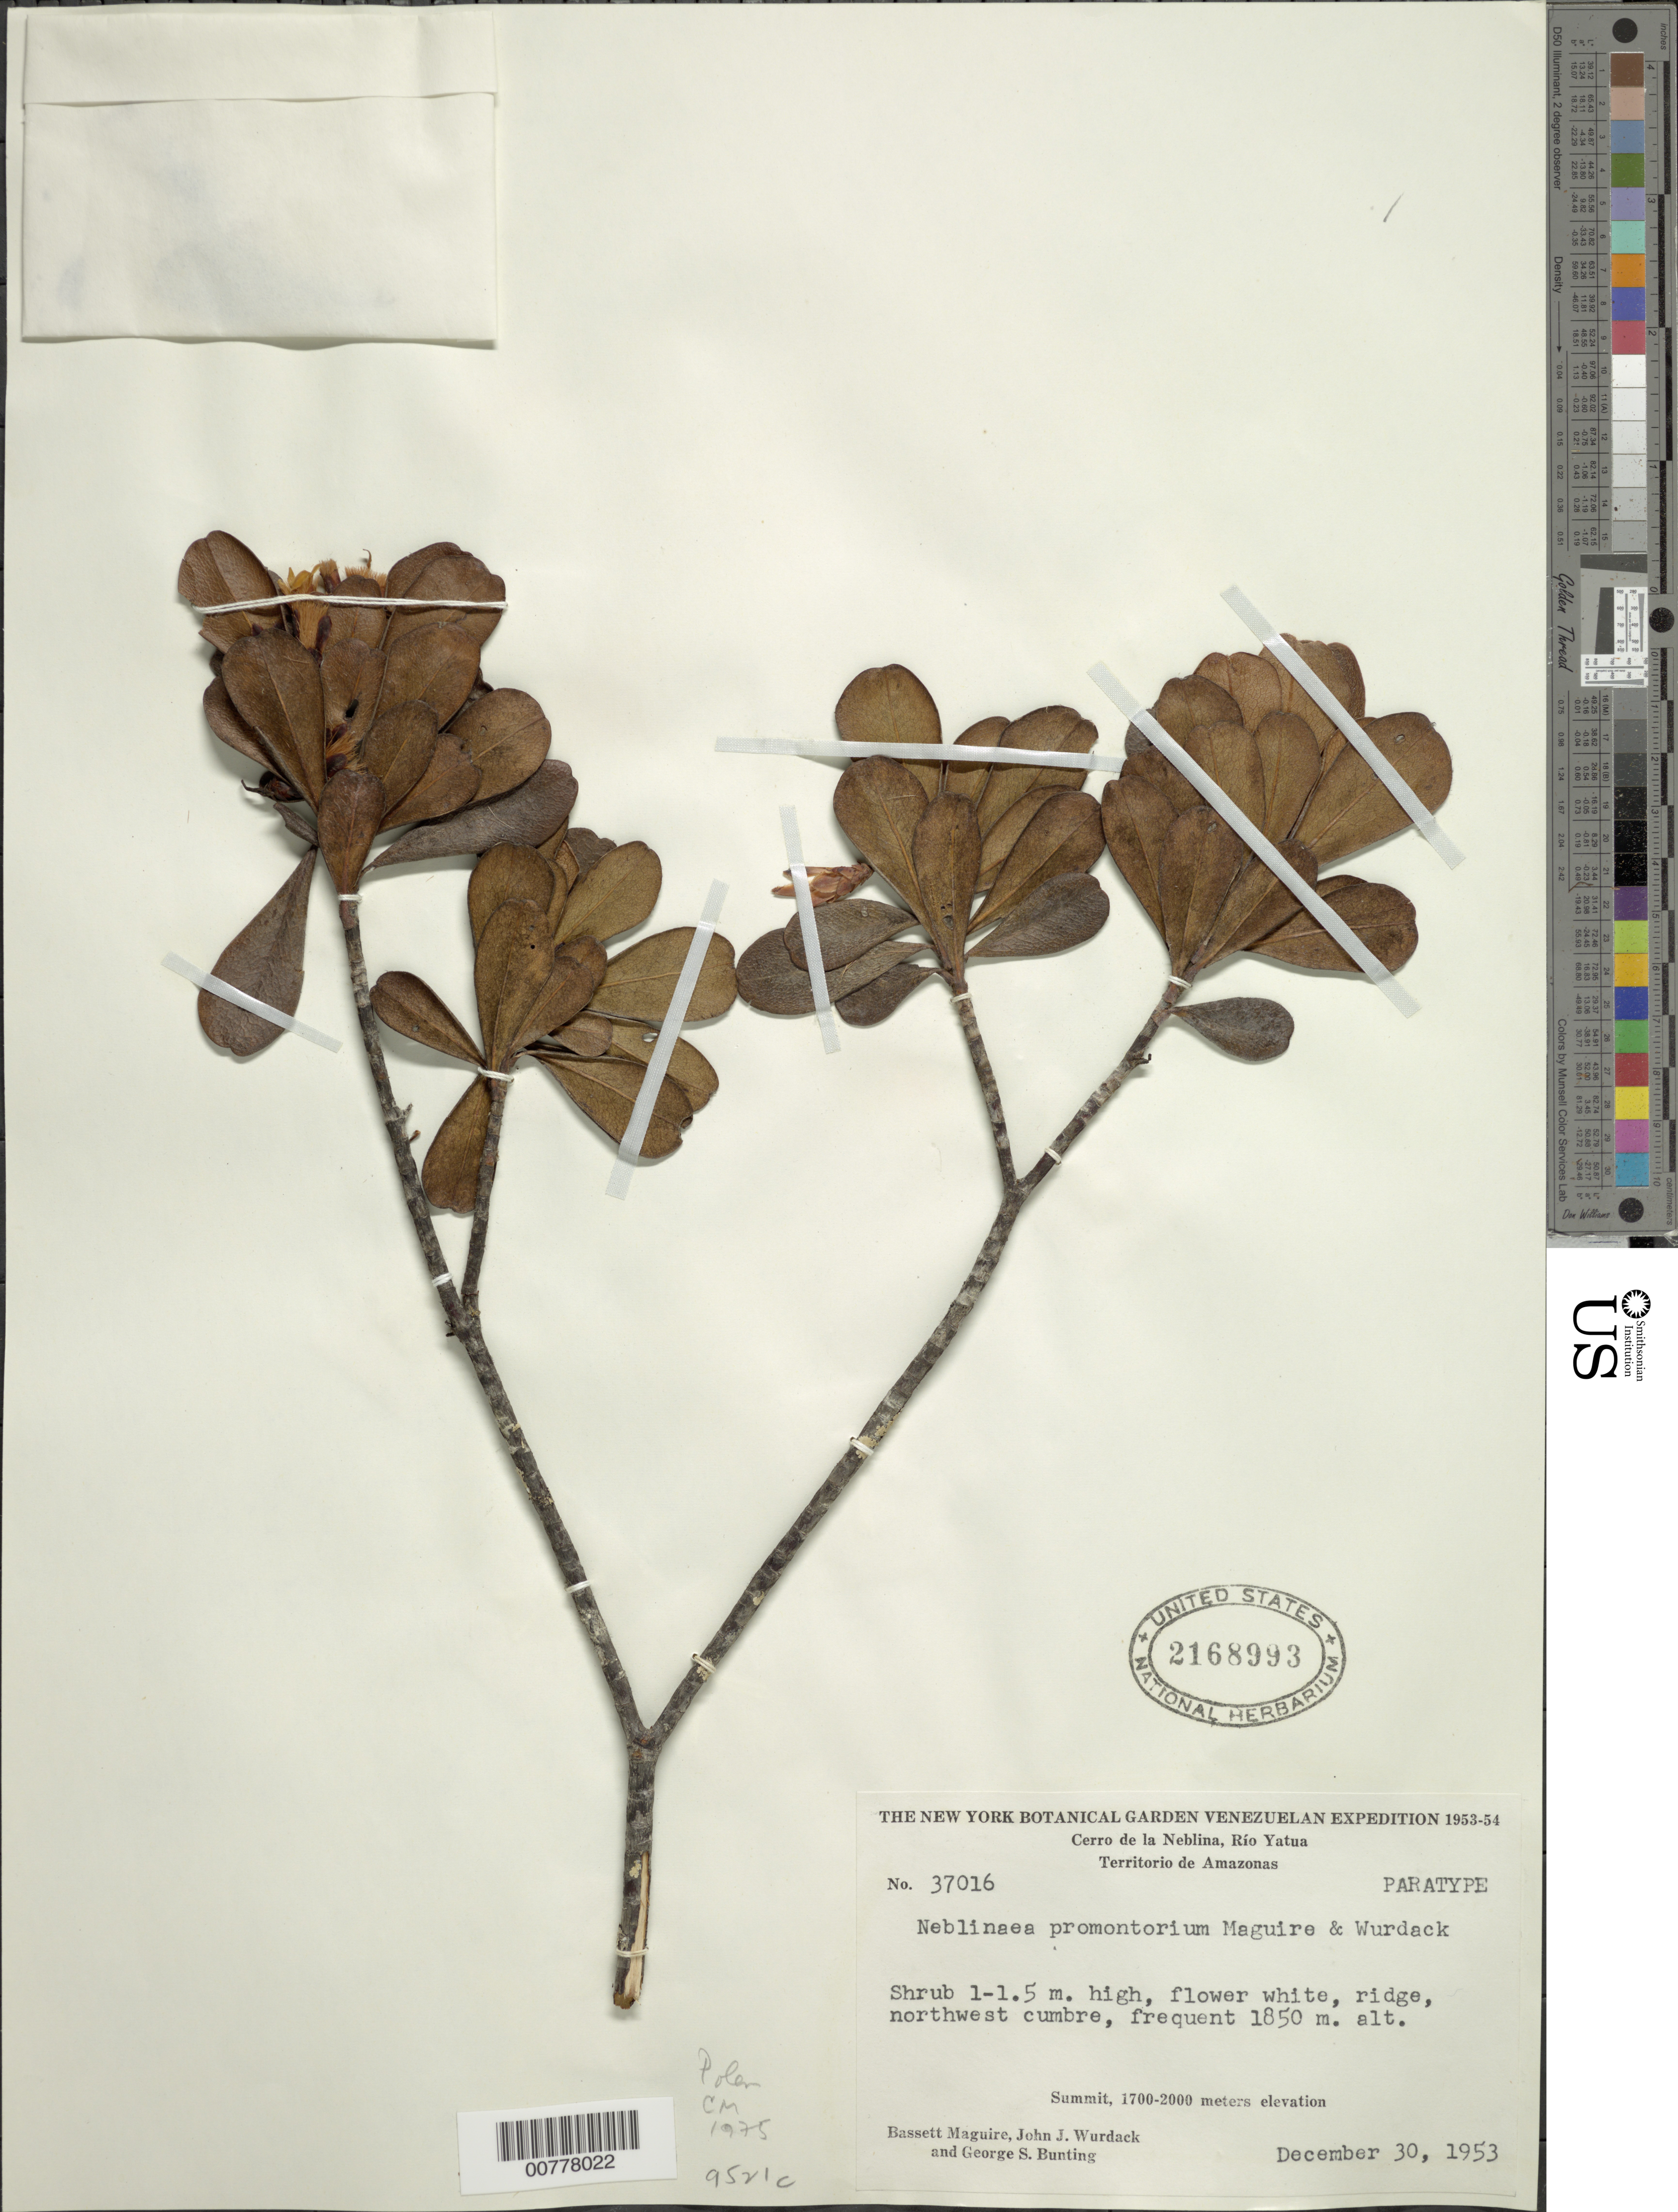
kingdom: Plantae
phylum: Tracheophyta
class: Magnoliopsida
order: Asterales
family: Asteraceae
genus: Neblinaea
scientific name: Neblinaea promontoriorum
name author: Maguire & Wurdack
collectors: B. Maguire, J. J. Wurdack & G. S. Bunting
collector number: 37016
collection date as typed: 30-Dec-53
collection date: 1953-12-30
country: Venezuela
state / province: Amazonas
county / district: Río Negro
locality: Cerro de la Neblina, Río Yatua, NW cumbre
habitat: Ridge, NW cumbre.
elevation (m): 1850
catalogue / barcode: US 2168993